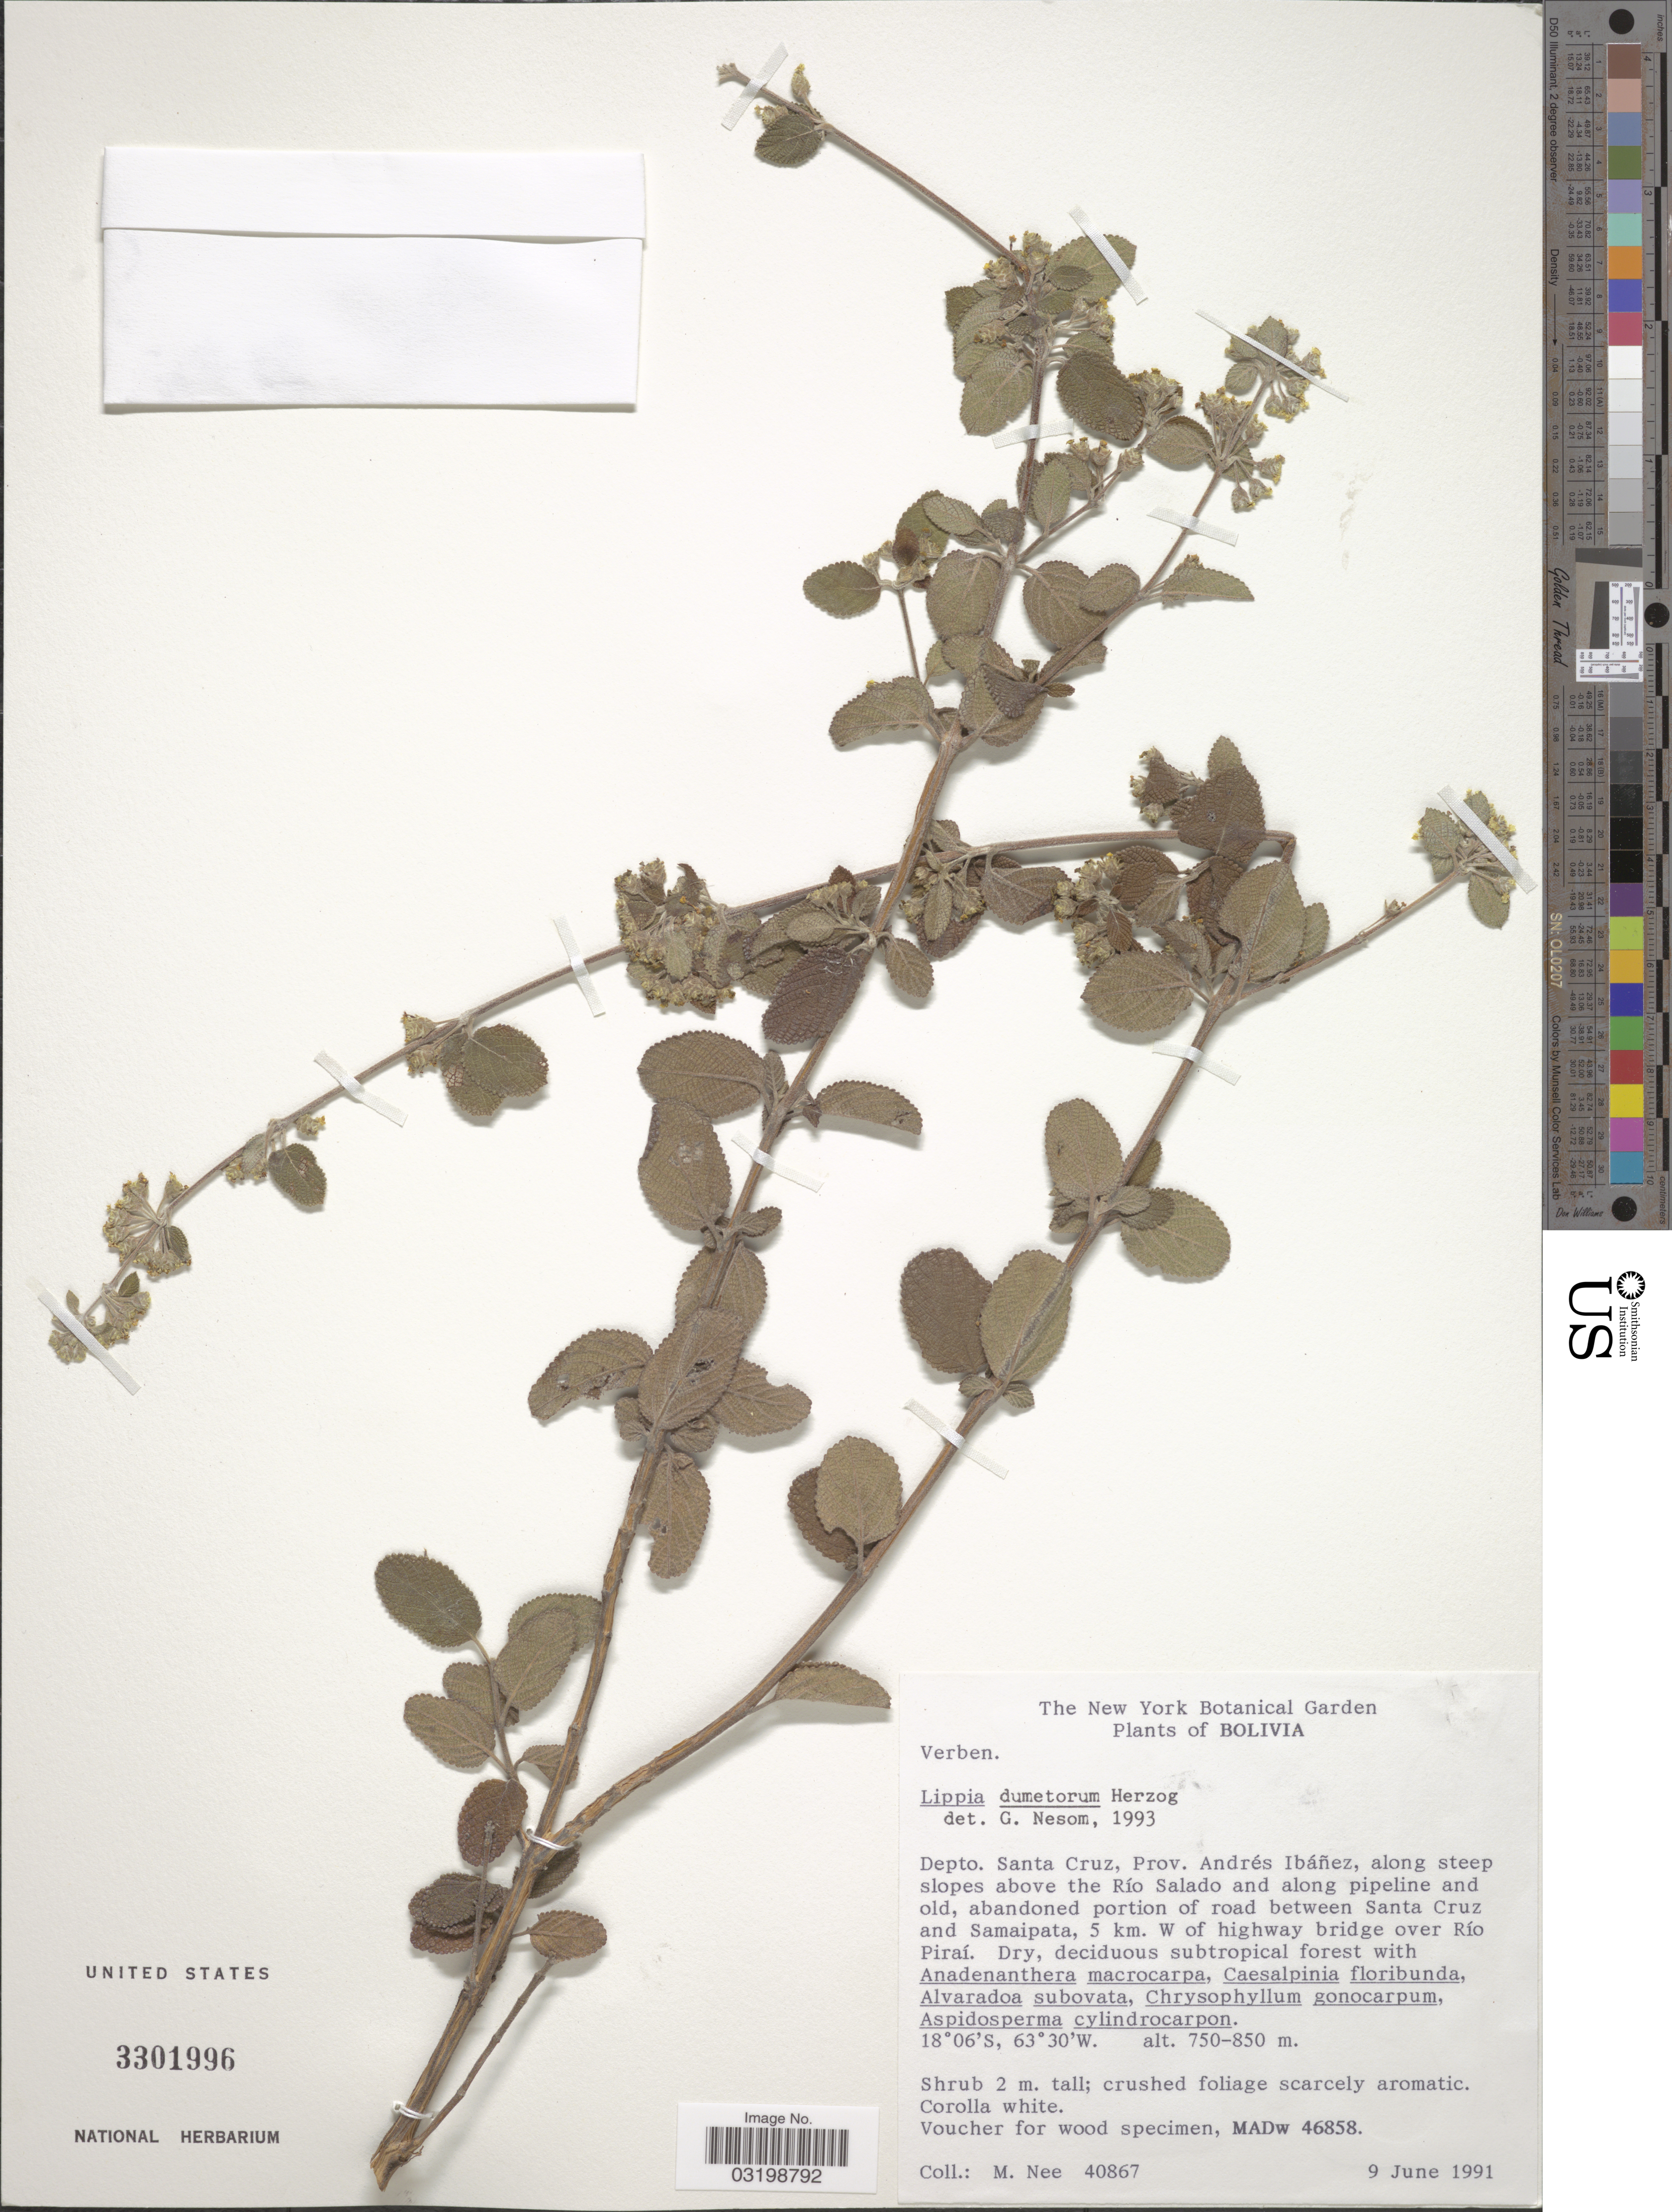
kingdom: Plantae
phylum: Tracheophyta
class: Magnoliopsida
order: Lamiales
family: Verbenaceae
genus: Lippia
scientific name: Lippia dumetorum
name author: Herzog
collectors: M. Nee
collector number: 40867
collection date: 1991-06-09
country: Bolivia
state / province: Santa Cruz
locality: Depto. Santa Cruz, Prov. Andrés Ibáñez, along steep slopes above the Río Salado and along pipeline and old, abandoned portion of road between Santa Cruz and Samaipata, 5 km. W of highway bridge over Río Piraí.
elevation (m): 750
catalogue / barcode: US 3301996